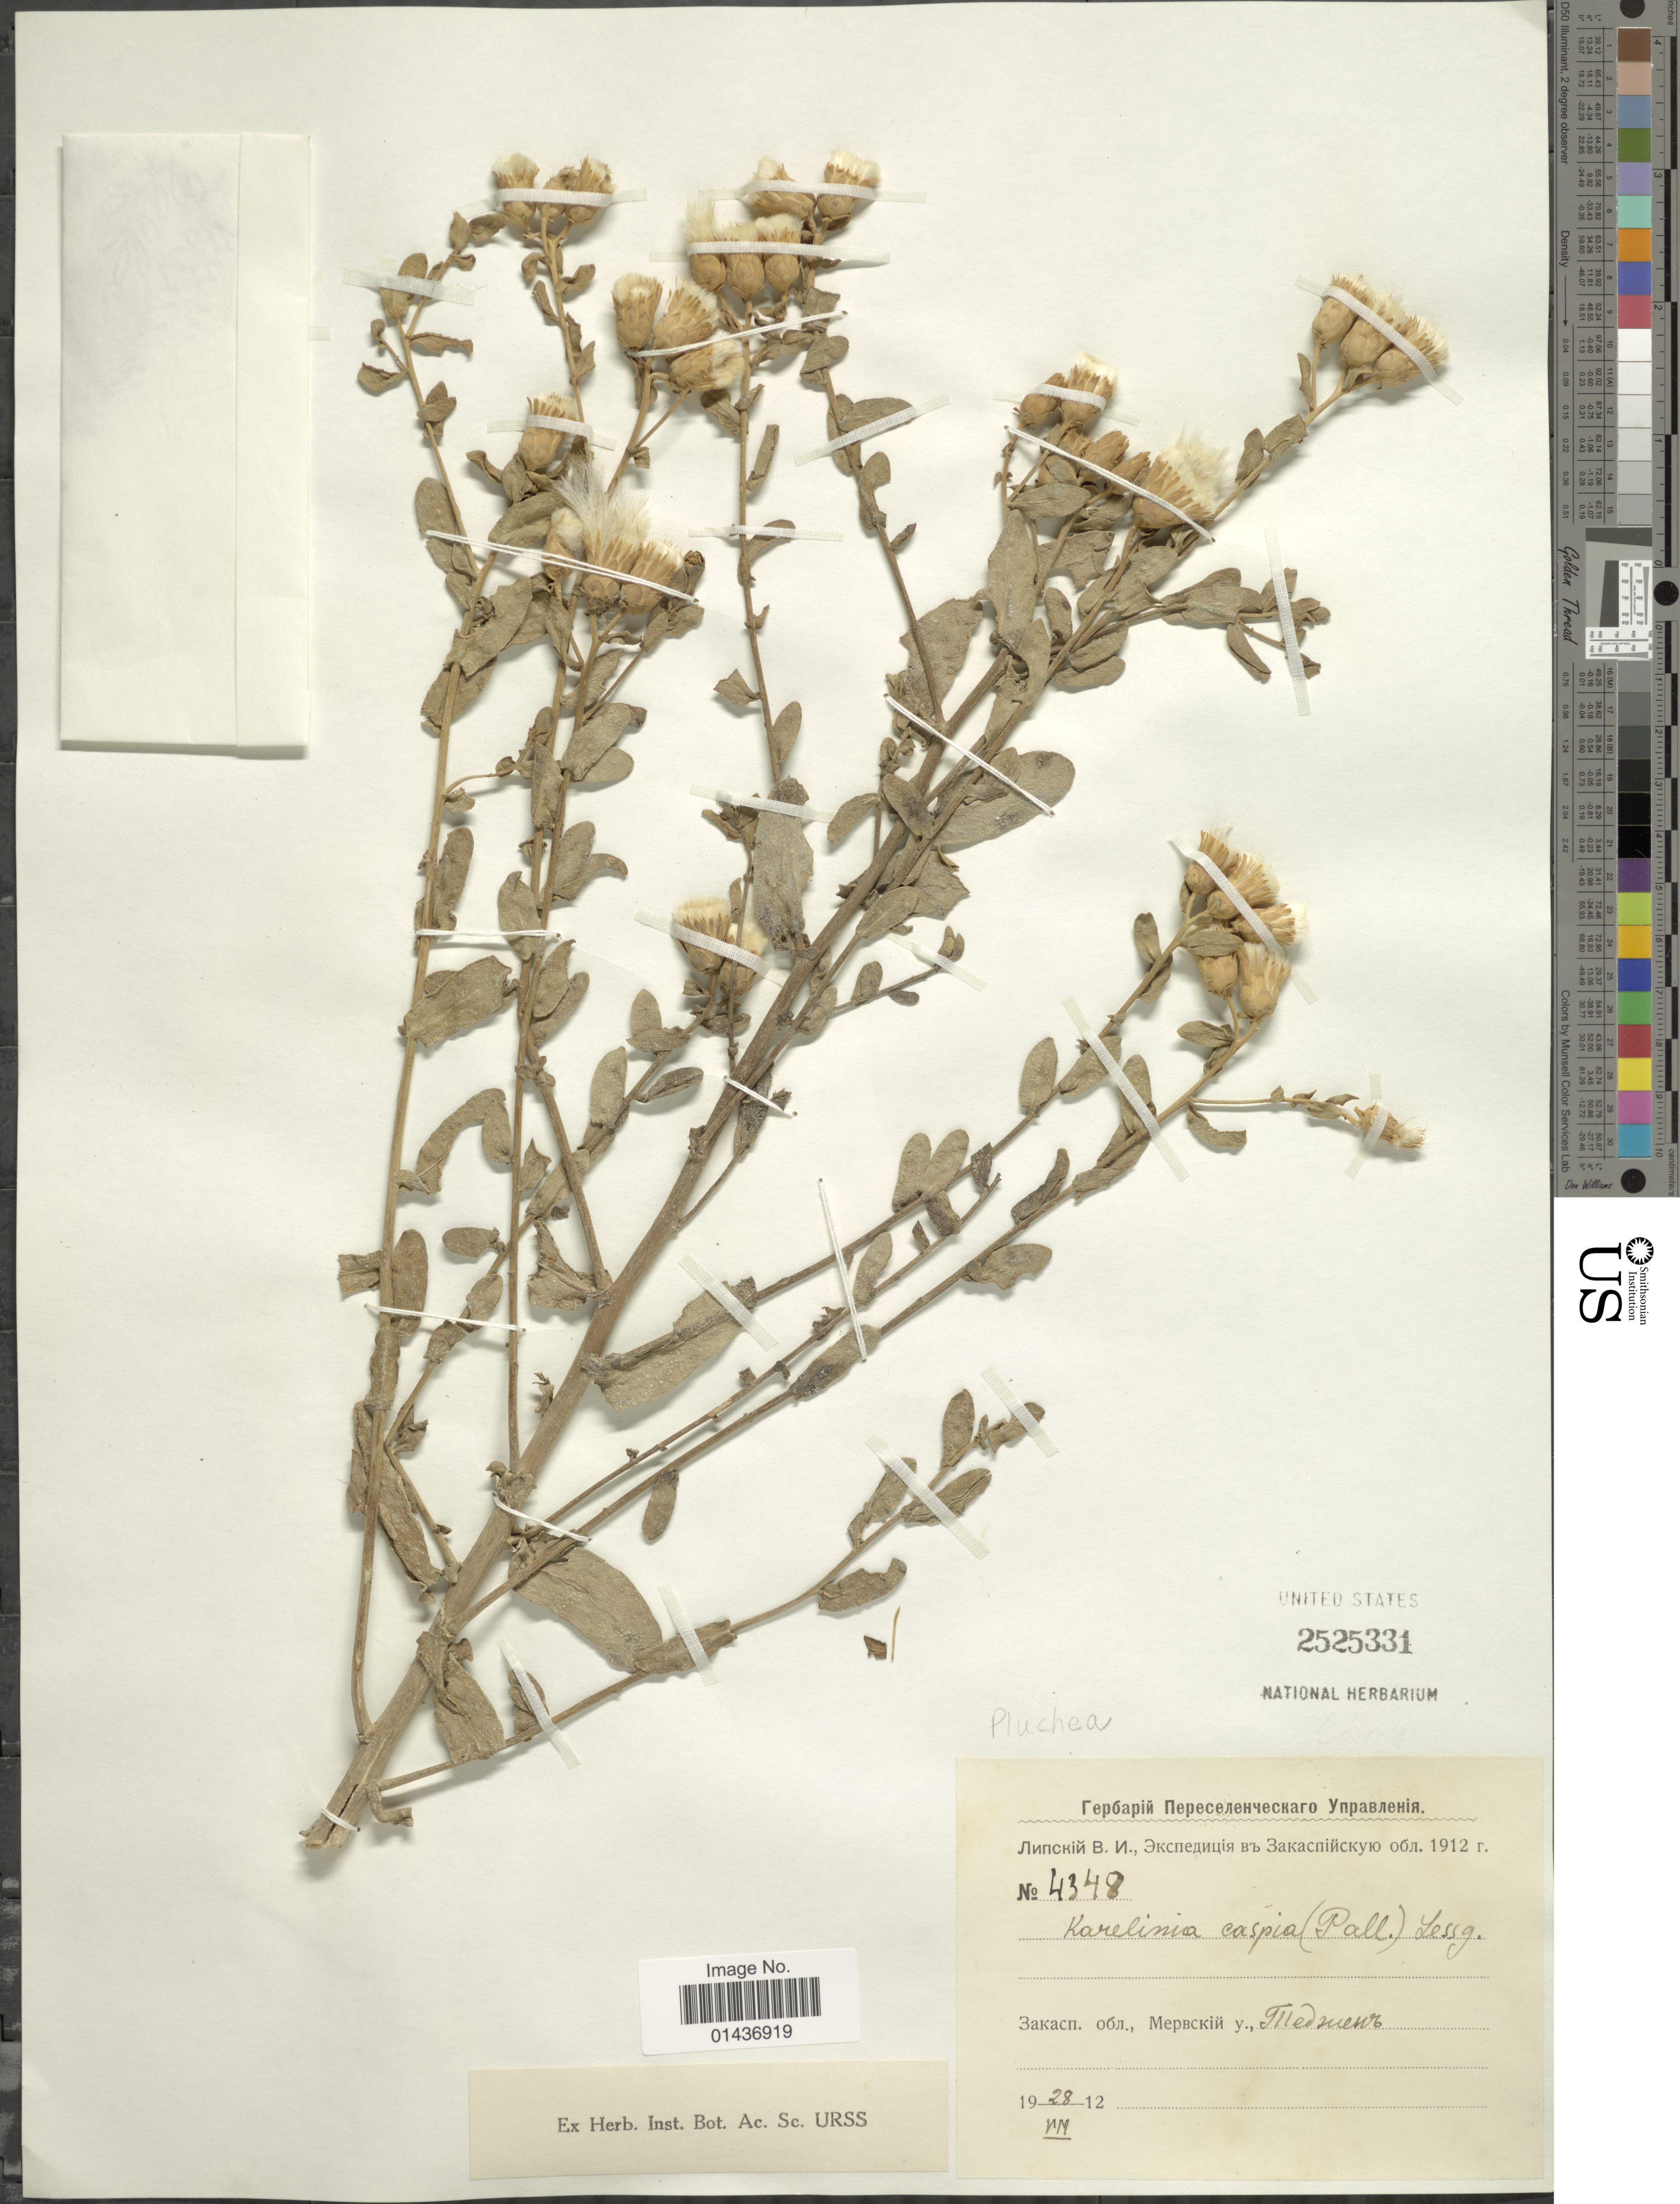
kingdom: Plantae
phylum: Tracheophyta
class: Magnoliopsida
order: Asterales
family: Asteraceae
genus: Pluchea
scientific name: Pluchea caspia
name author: O. Hoffm. ex Paulsen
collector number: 4348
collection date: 1912-07-28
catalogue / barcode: US 2525331